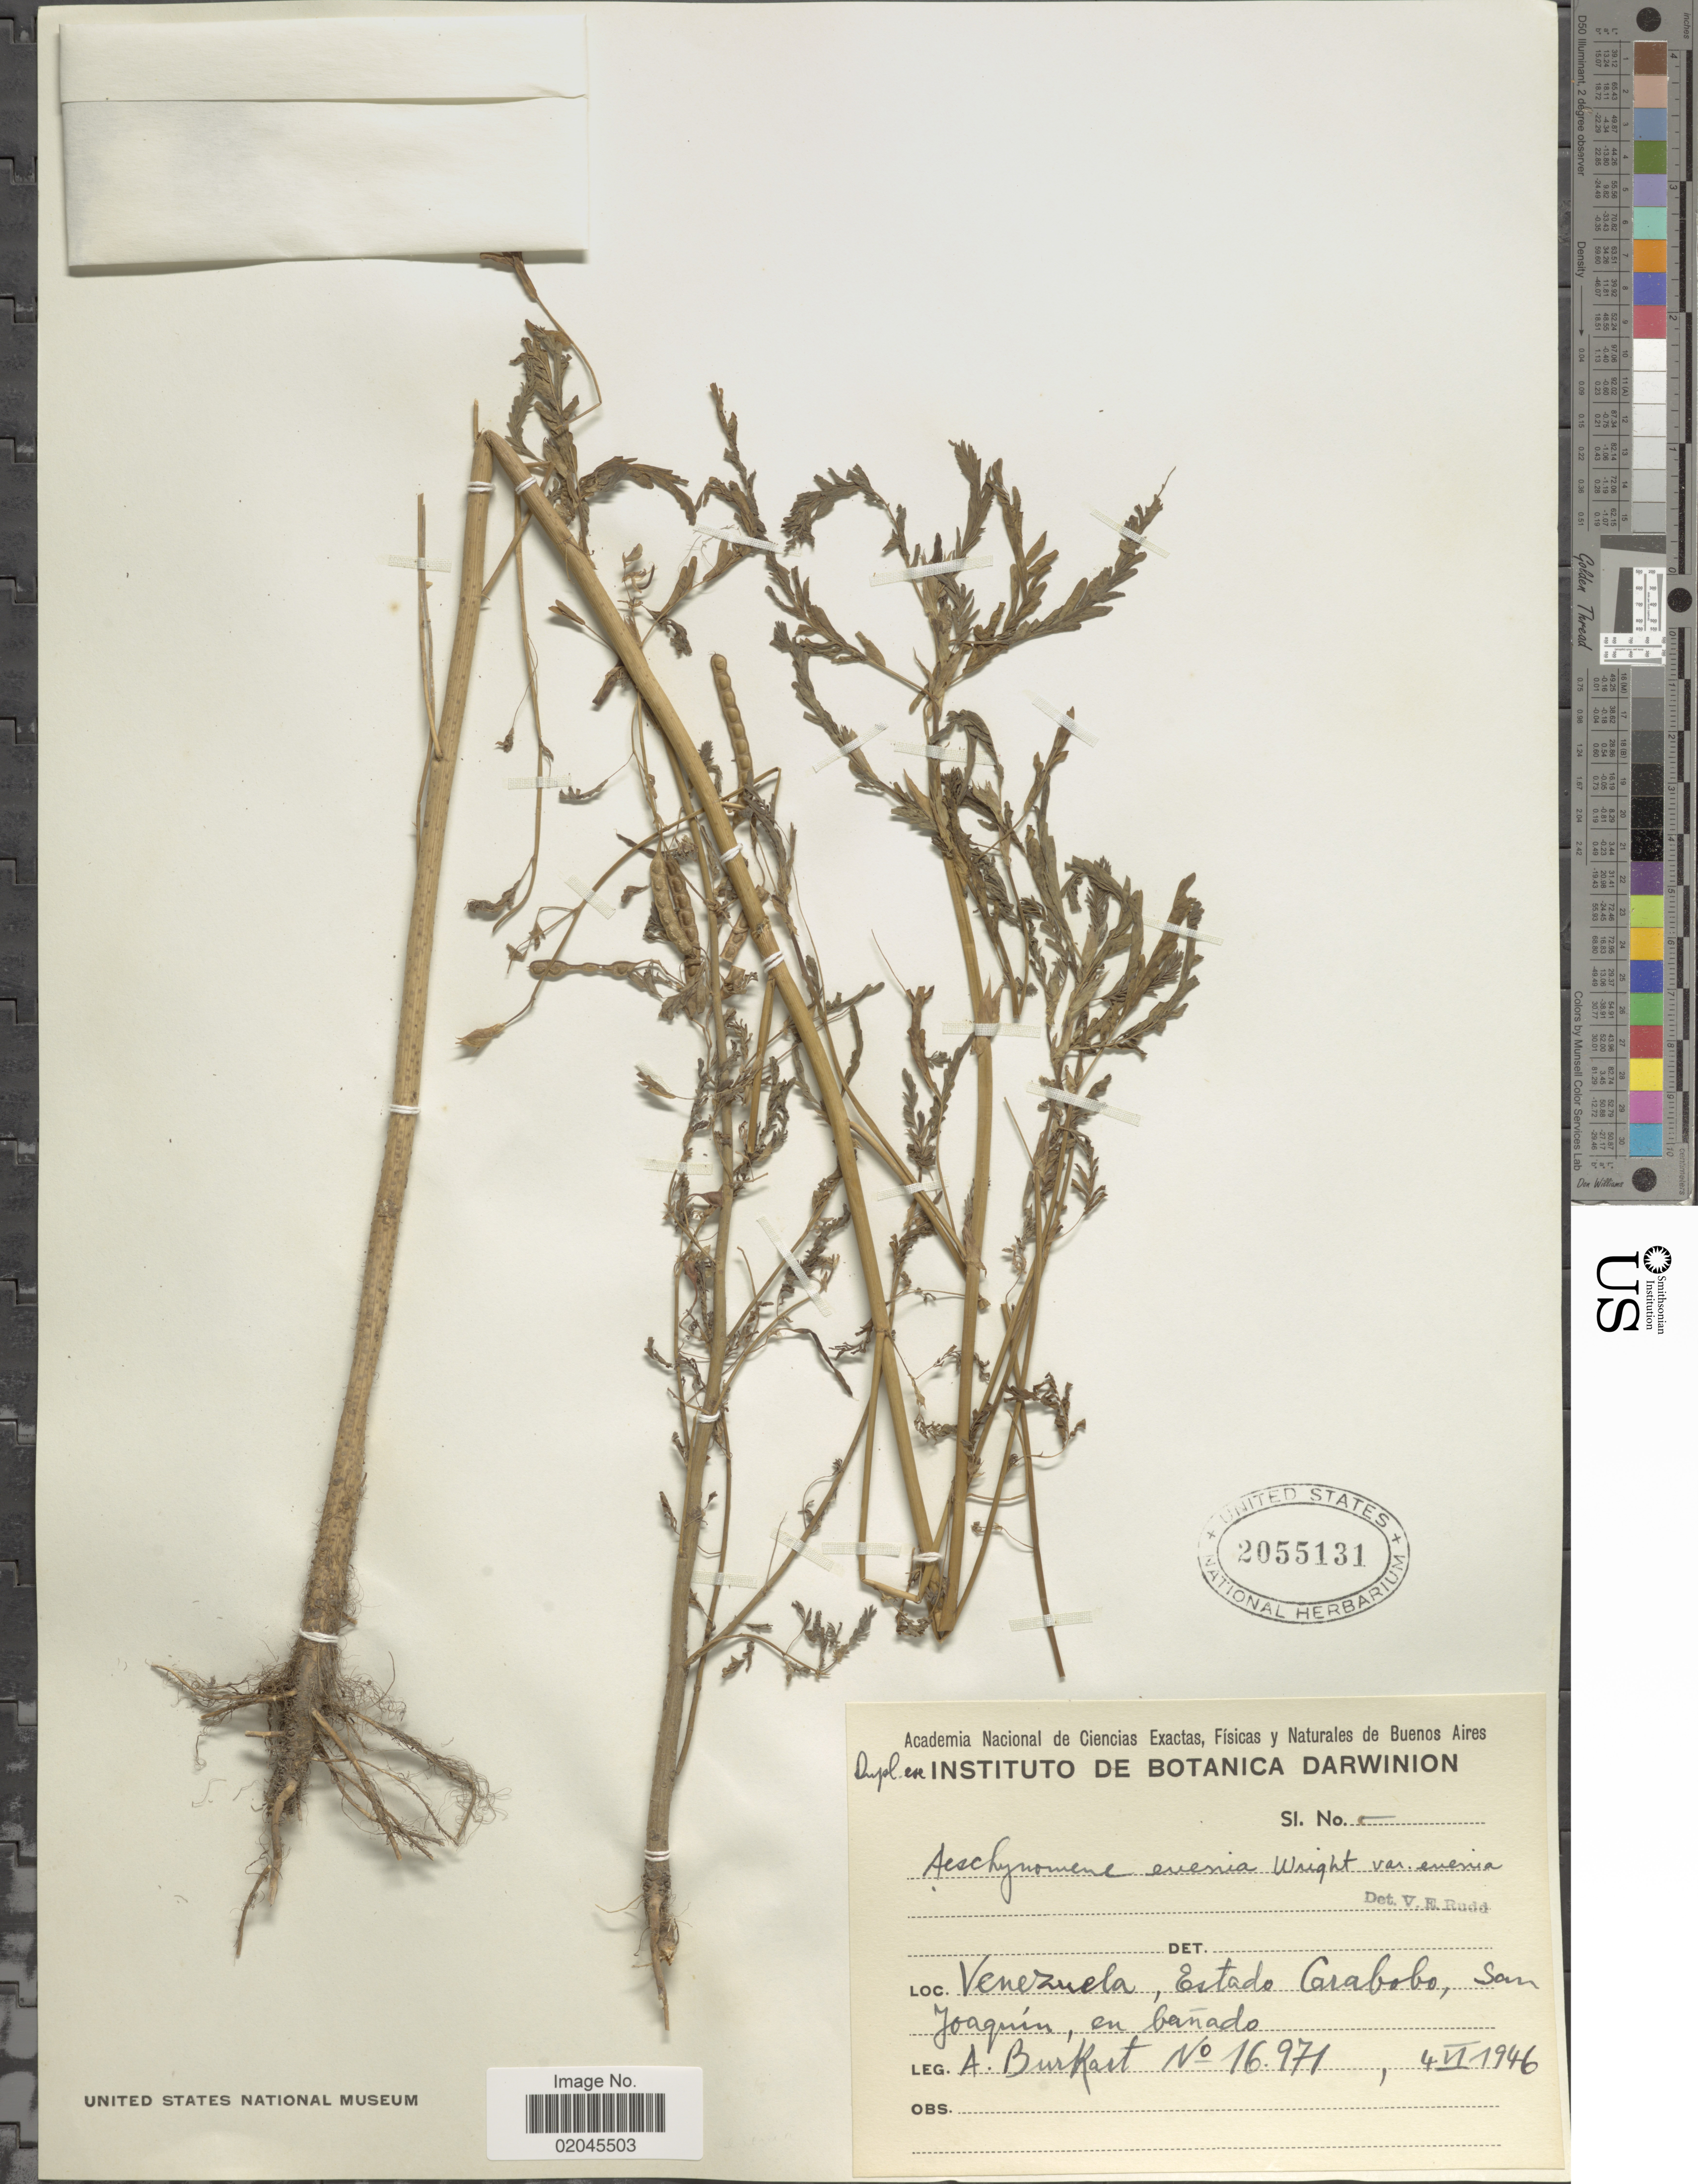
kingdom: Plantae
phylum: Tracheophyta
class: Magnoliopsida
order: Fabales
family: Fabaceae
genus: Aeschynomene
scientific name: Aeschynomene evenia var. evenia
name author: C. Wright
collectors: A. E. Burkart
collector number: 16971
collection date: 1946-06-04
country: Venezuela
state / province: Carabobo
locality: Venezuela, Estado Carabobo, San Joaquim, en banado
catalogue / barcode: US 2055131